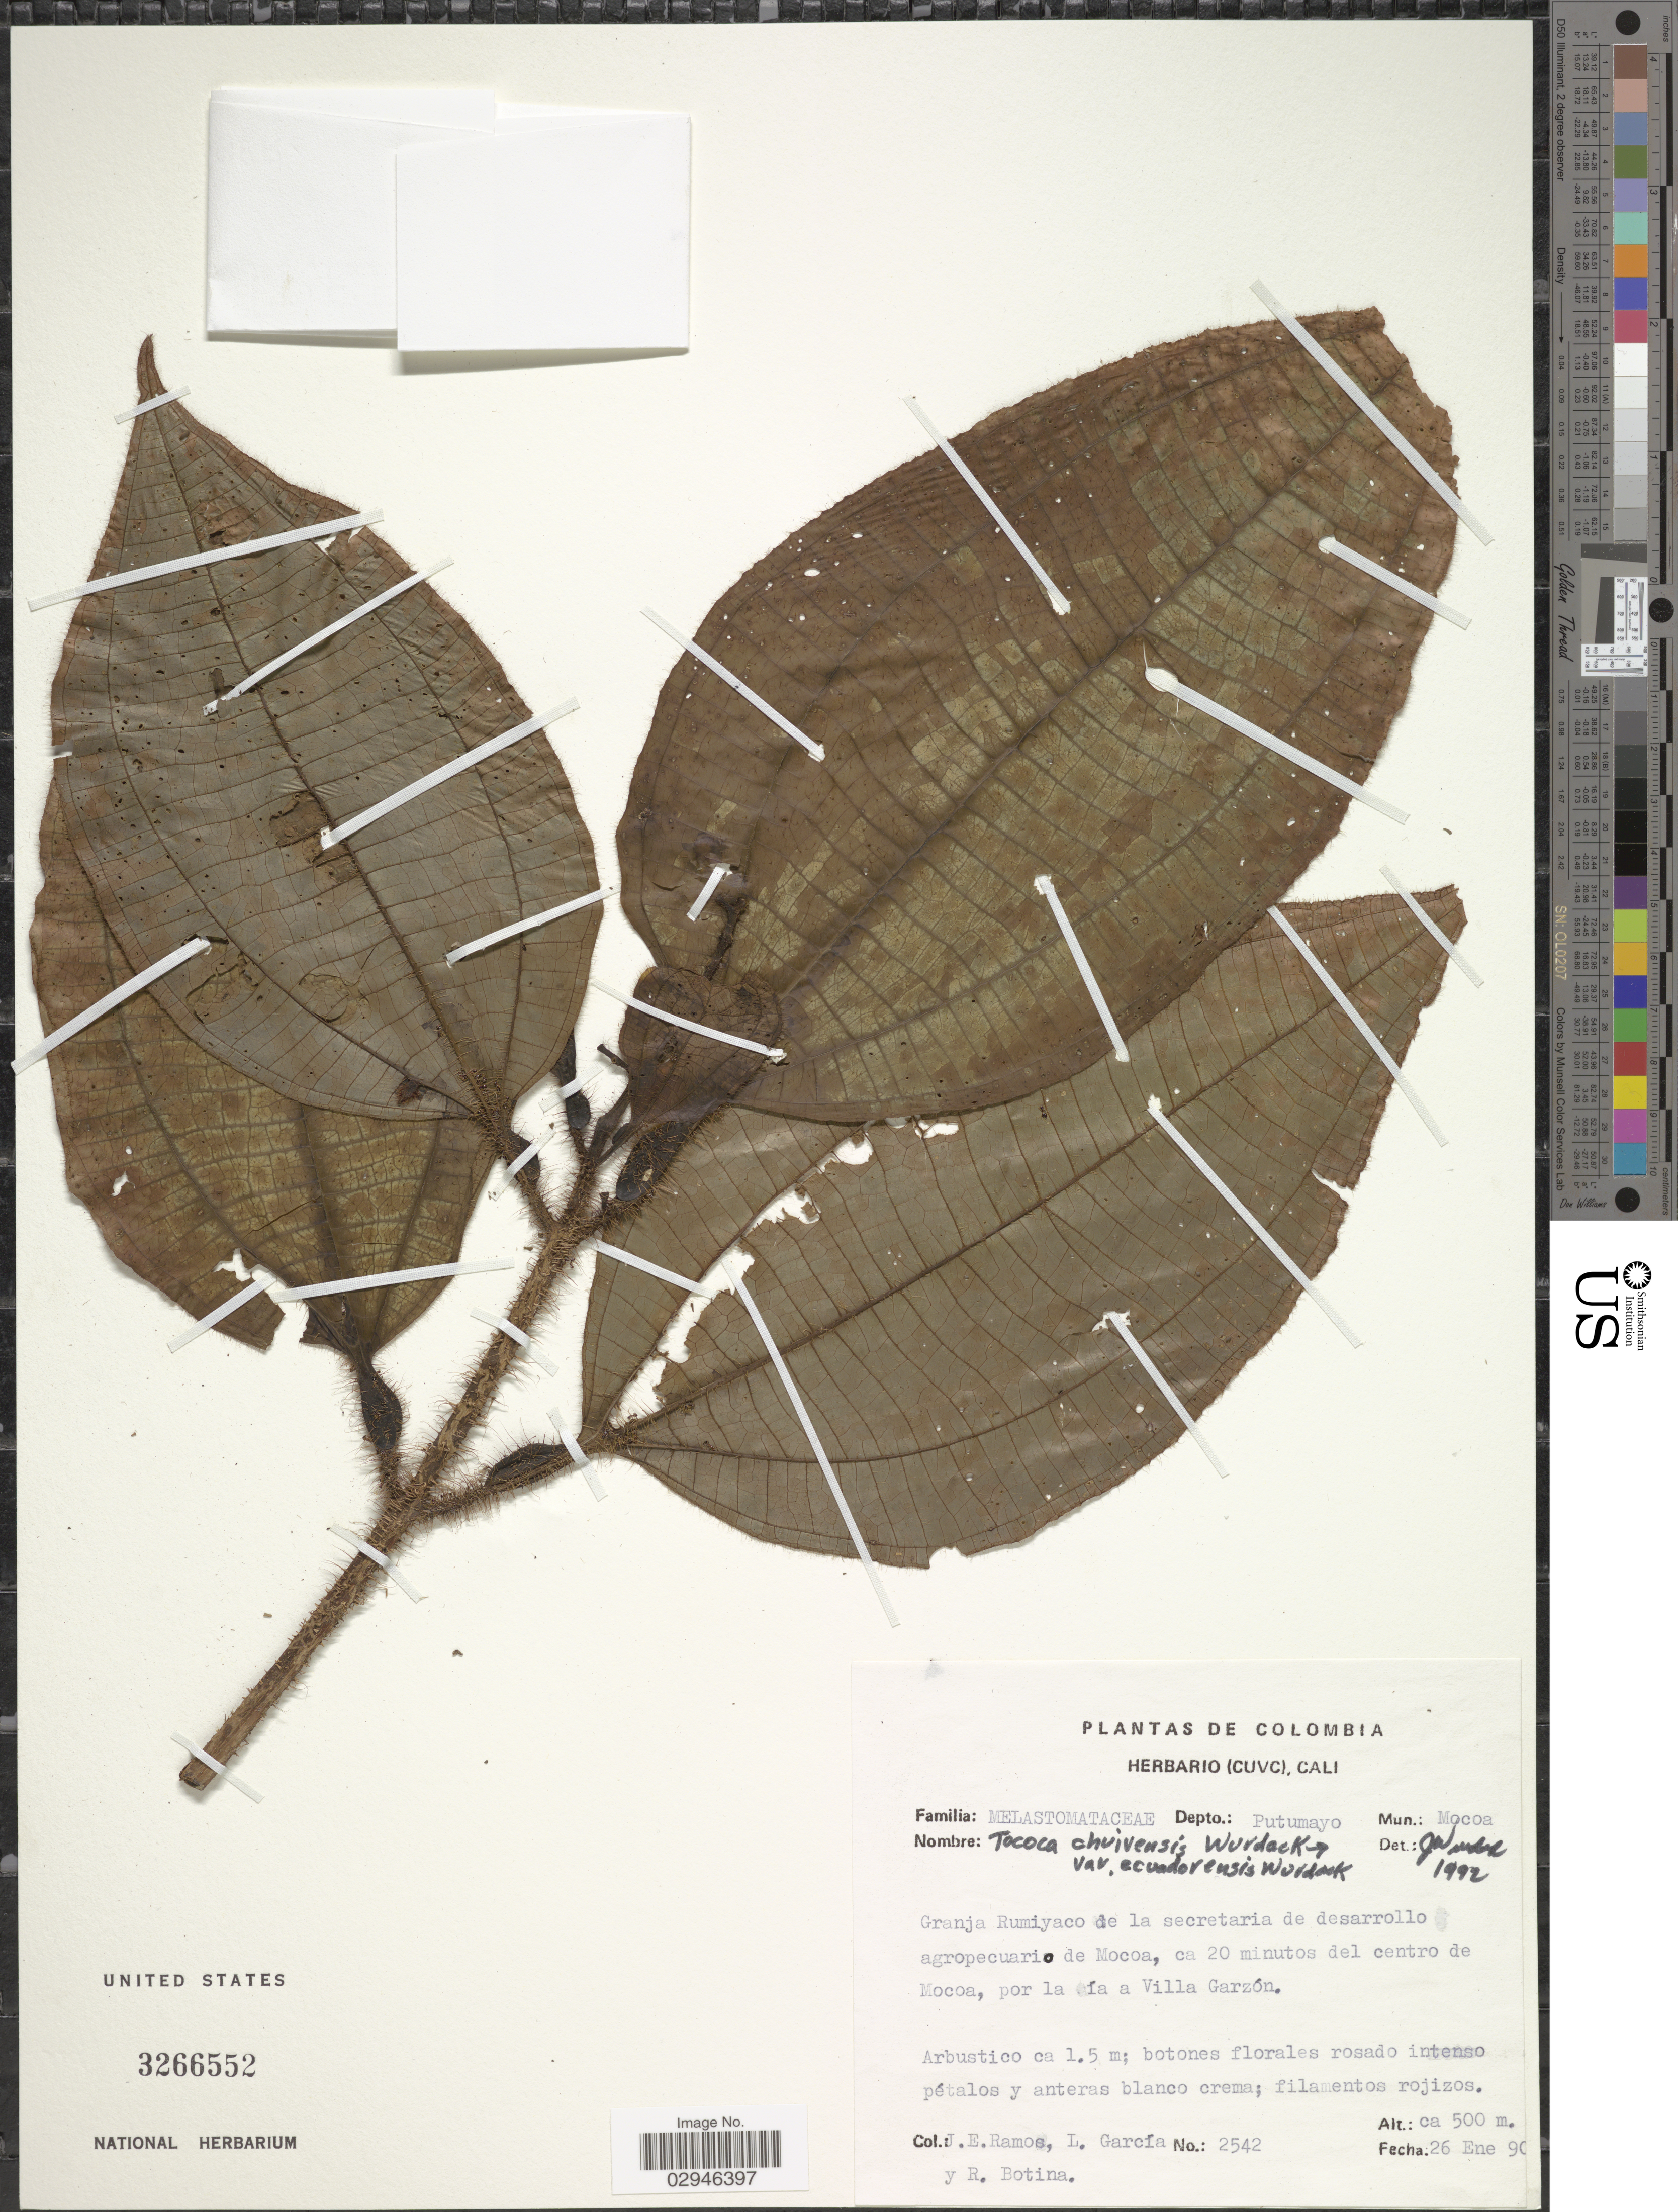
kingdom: Plantae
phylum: Tracheophyta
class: Magnoliopsida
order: Myrtales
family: Melastomataceae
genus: Tococa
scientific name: Tococa chuivensis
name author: Wurdack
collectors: J. E. Ramos, L. Garcia & R. Botina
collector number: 2542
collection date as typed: Transcribed d/m/y: 26/1/90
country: Colombia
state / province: Putumayo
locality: Depto.: Putumayo, Mun.: Mocoa, Granja Rumiyaco de la secretaria de desarrollo agropecuario de Mocoa, ca 20 minutos del centro de Mocoa, por la ia a Villa Garzón.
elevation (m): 500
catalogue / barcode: US 3266552